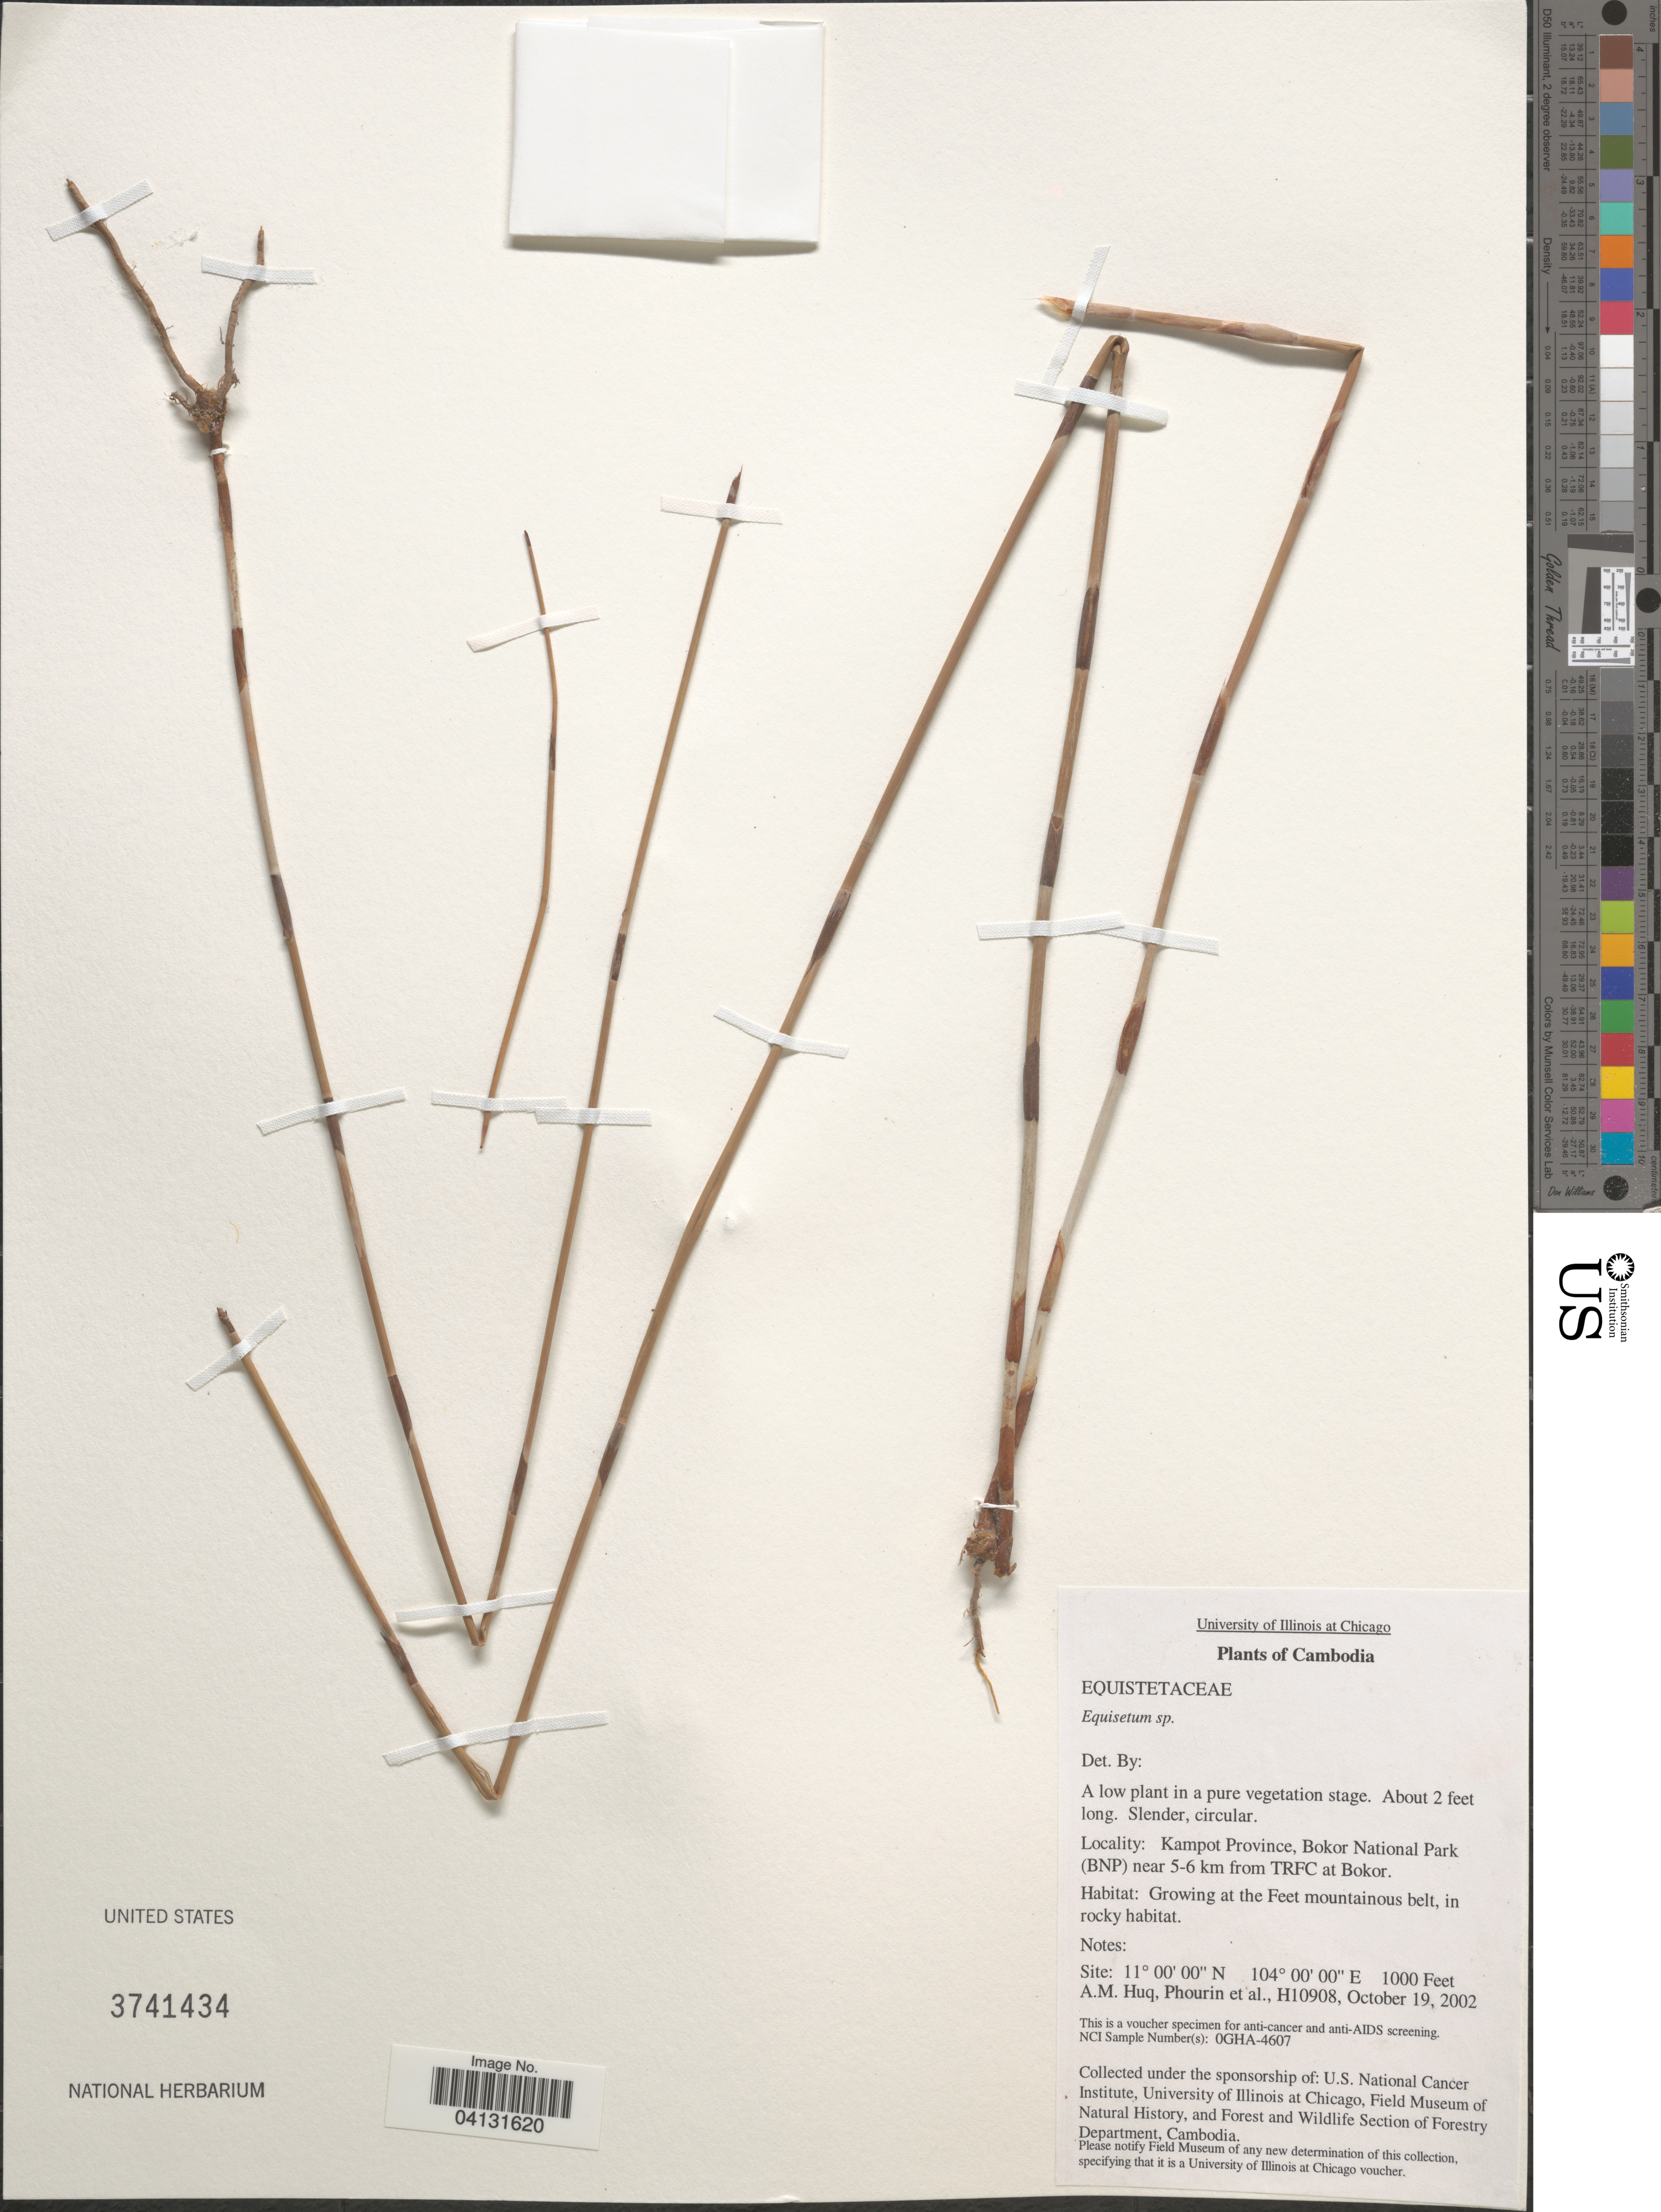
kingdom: Plantae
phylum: Tracheophyta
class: Polypodiopsida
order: Equisetales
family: Equisetaceae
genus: Equisetum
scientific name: Equisetum sp.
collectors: A. M. Huq, -- Phourin & et al.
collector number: H10908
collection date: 2002-10-19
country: Cambodia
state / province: Kâmpât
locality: Kampot Province, Bokor National Park (BNP) near 5-6 km from TRFC at Bokor.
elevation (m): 305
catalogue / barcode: US 3741434